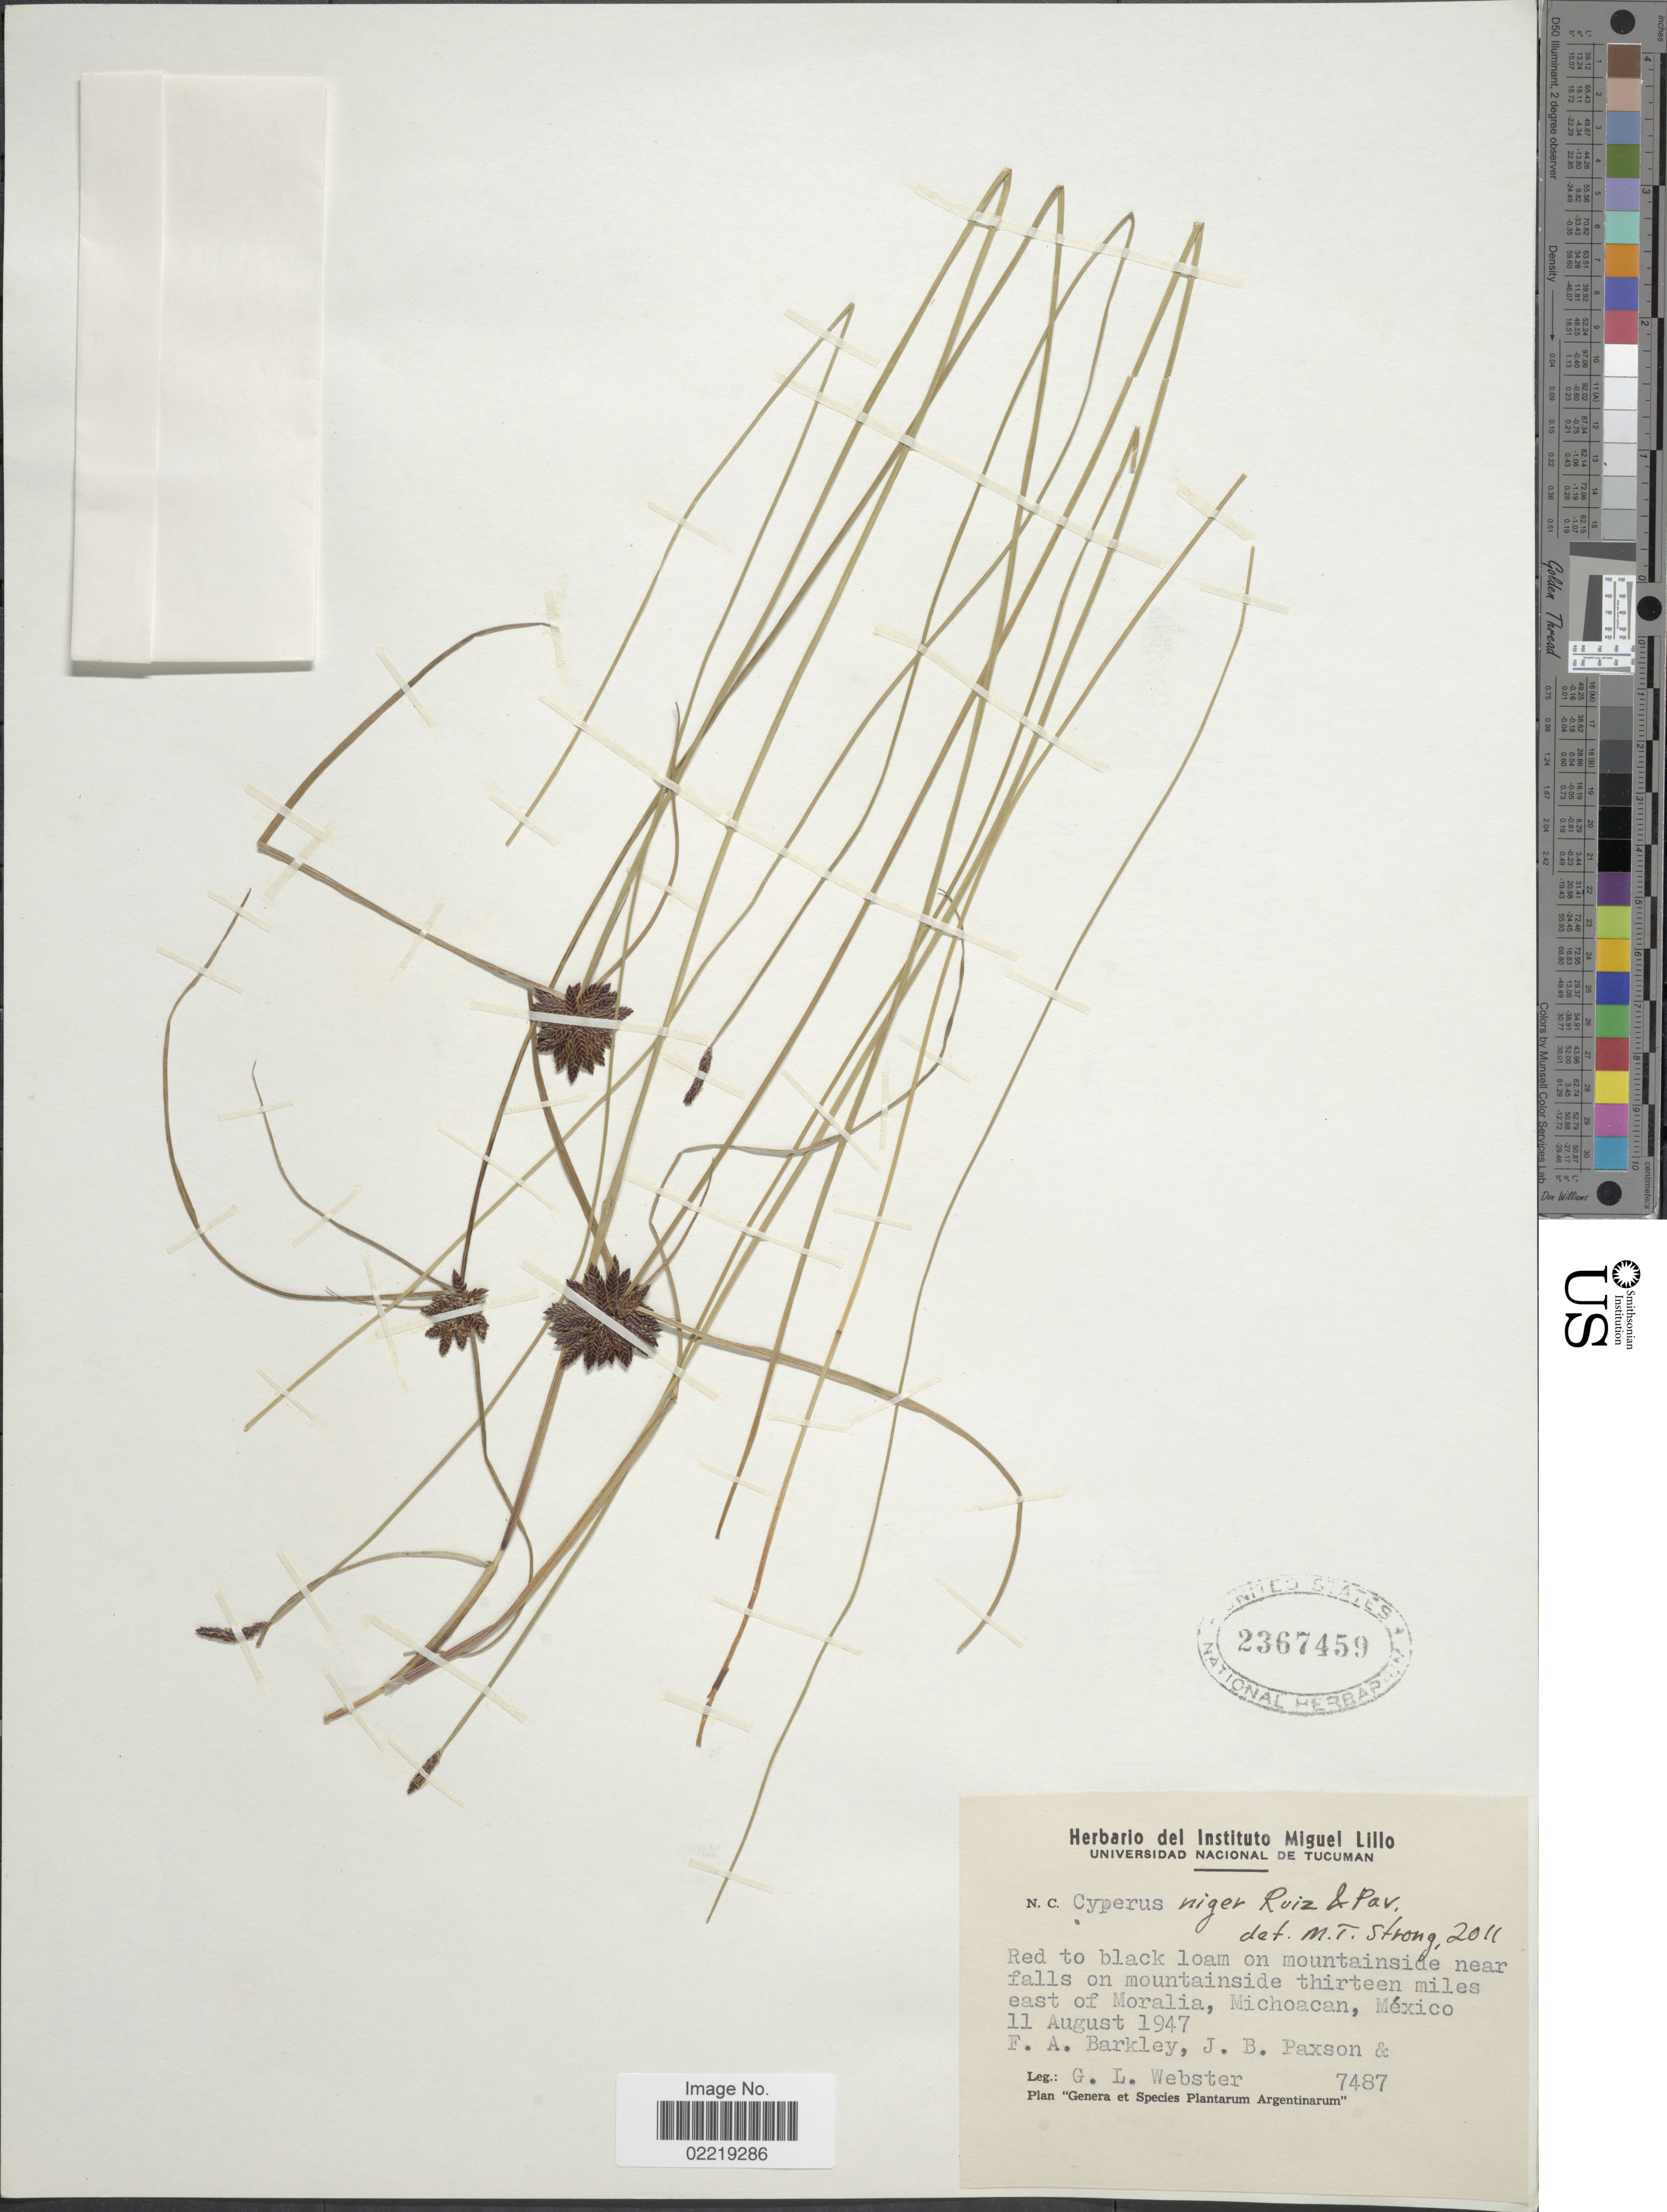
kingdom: Plantae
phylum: Tracheophyta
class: Liliopsida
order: Poales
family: Cyperaceae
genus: Cyperus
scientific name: Cyperus niger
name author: Ruiz & Pav.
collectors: F. A. Barkley, J. B. Paxson & G. L. Webster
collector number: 7487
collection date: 1947-08-11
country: Mexico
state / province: Michoacán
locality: On mountainside near falls on mountainside thirteen miles east of Morelia, Michoacan, Mexico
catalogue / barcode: US 2367459